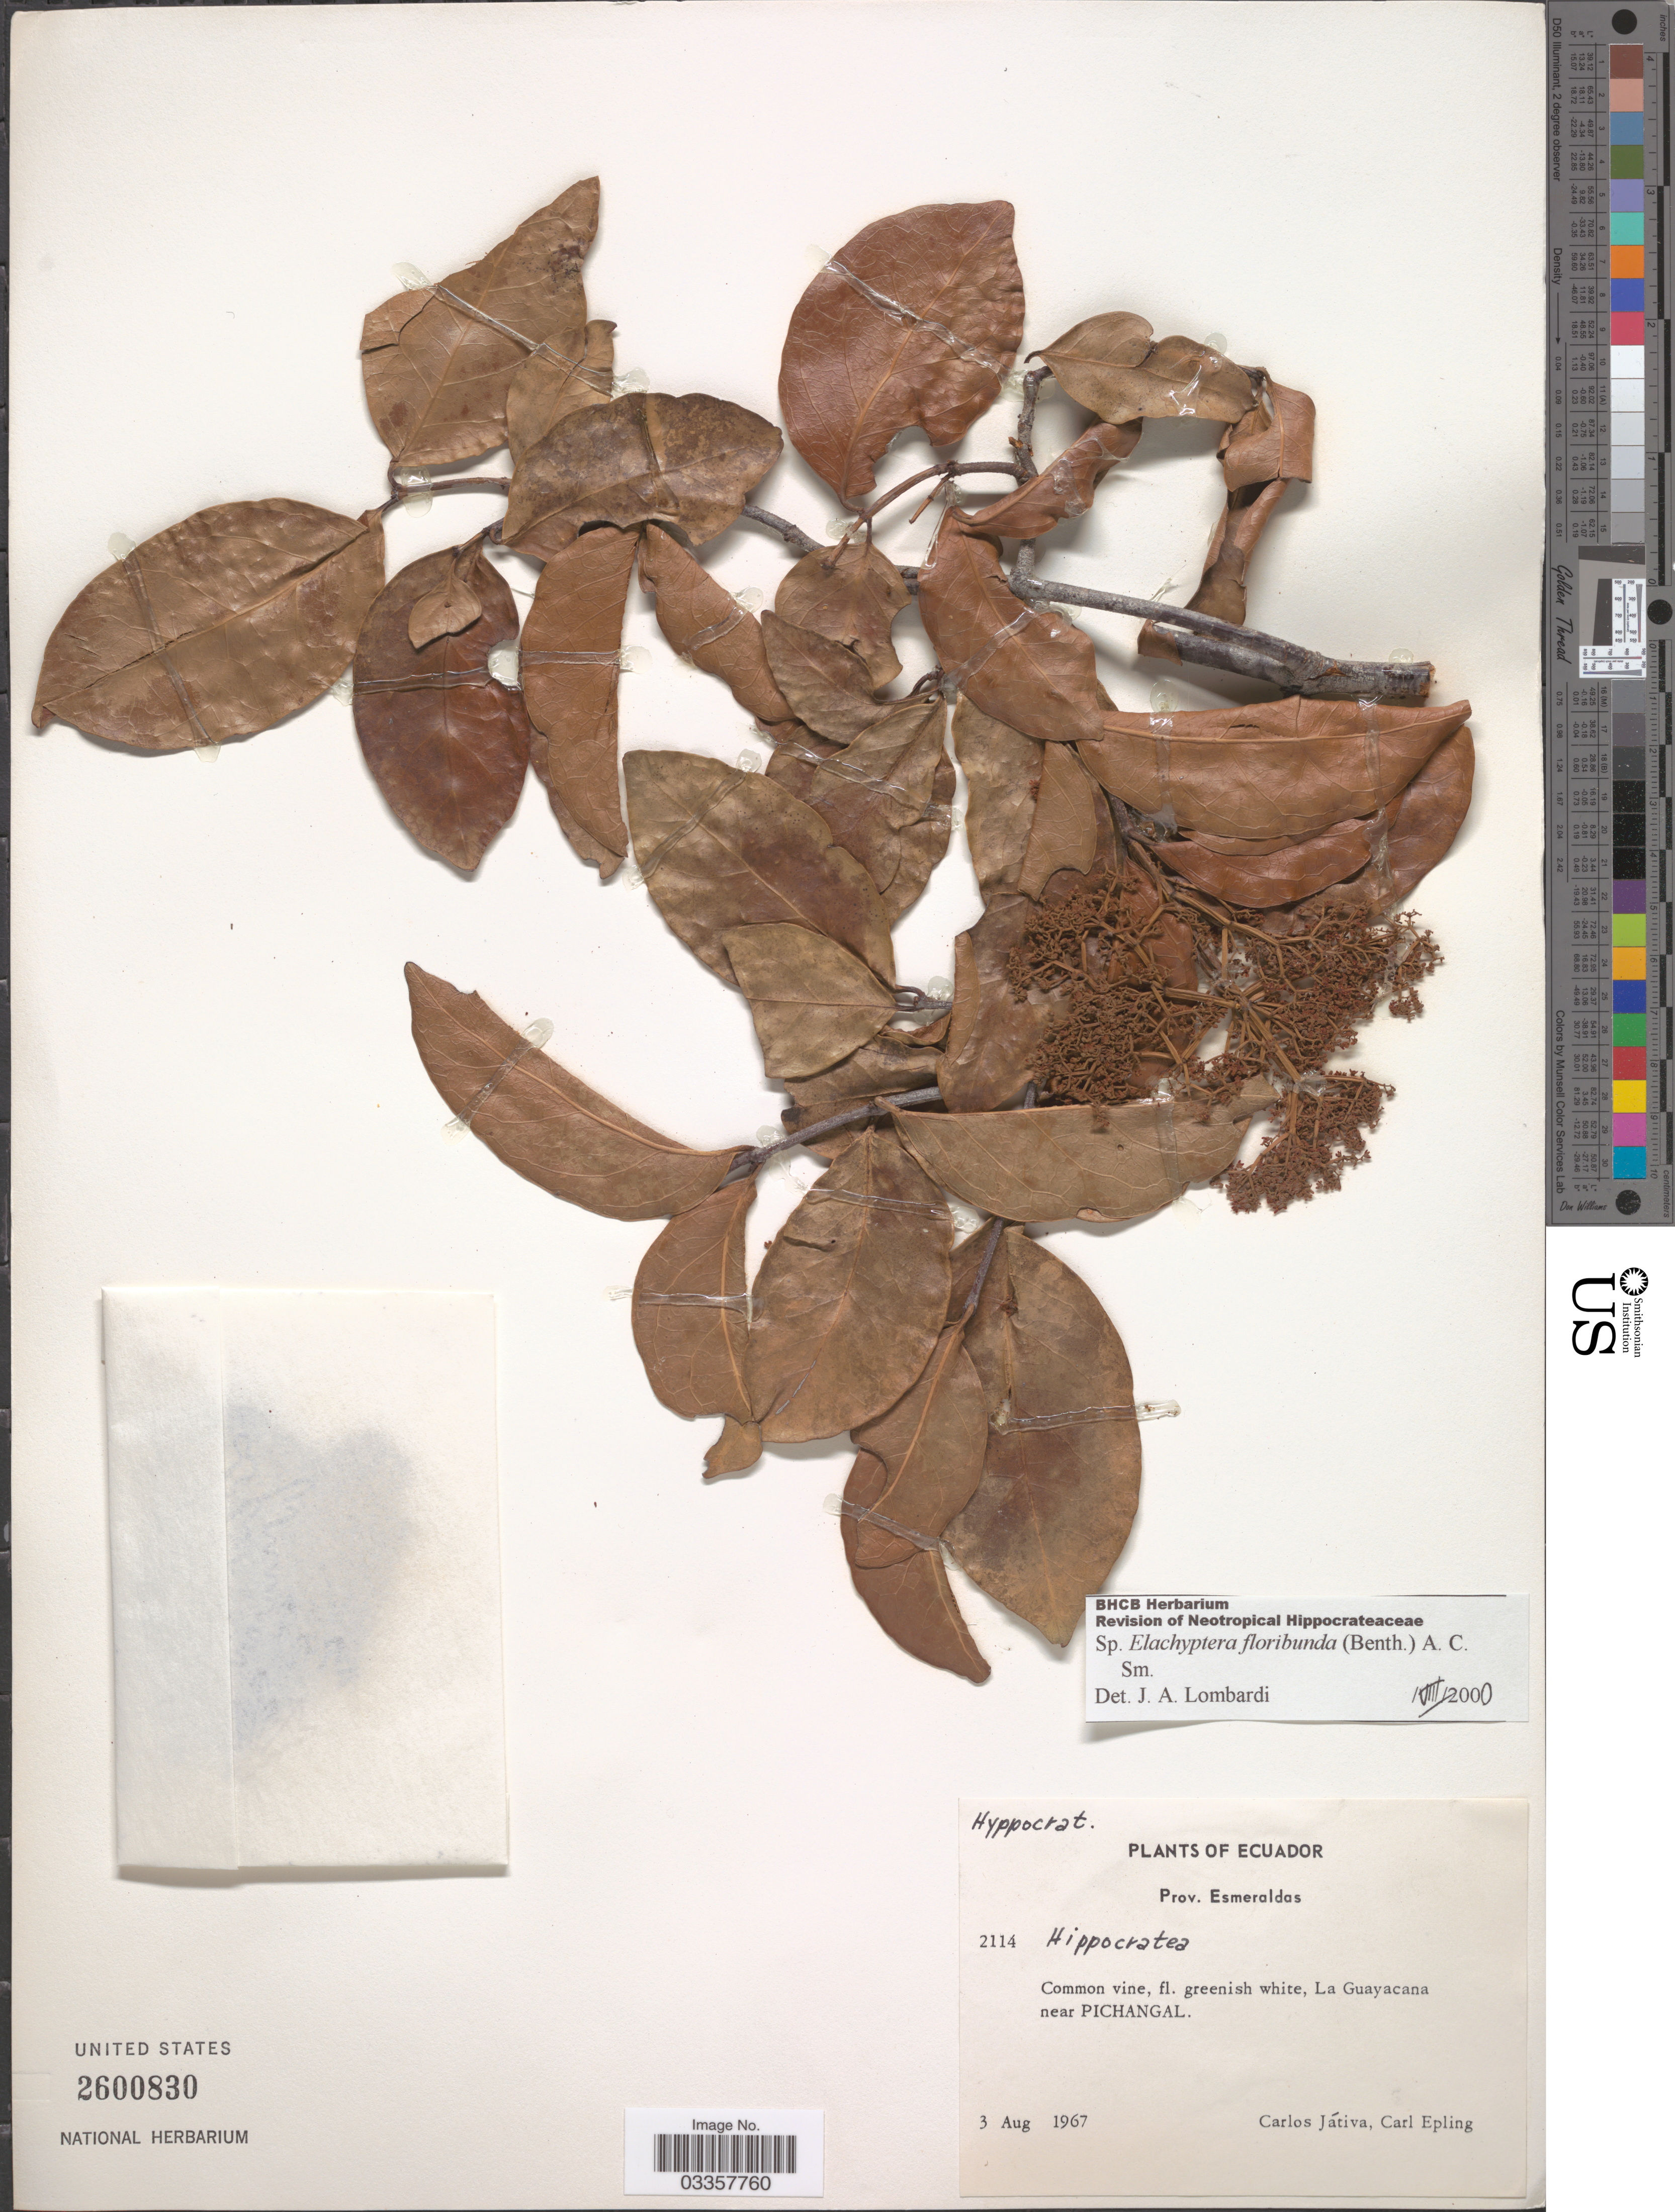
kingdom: Plantae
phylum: Tracheophyta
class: Magnoliopsida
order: Celastrales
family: Celastraceae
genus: Elachyptera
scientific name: Elachyptera floribunda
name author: (Benth.) A.C. Sm.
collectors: C. D. Játiva & C. C. Epling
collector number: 2114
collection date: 1967-08-03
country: Ecuador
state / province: Esmeraldas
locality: La Guayacana near Pichangal.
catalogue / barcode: US 2600830